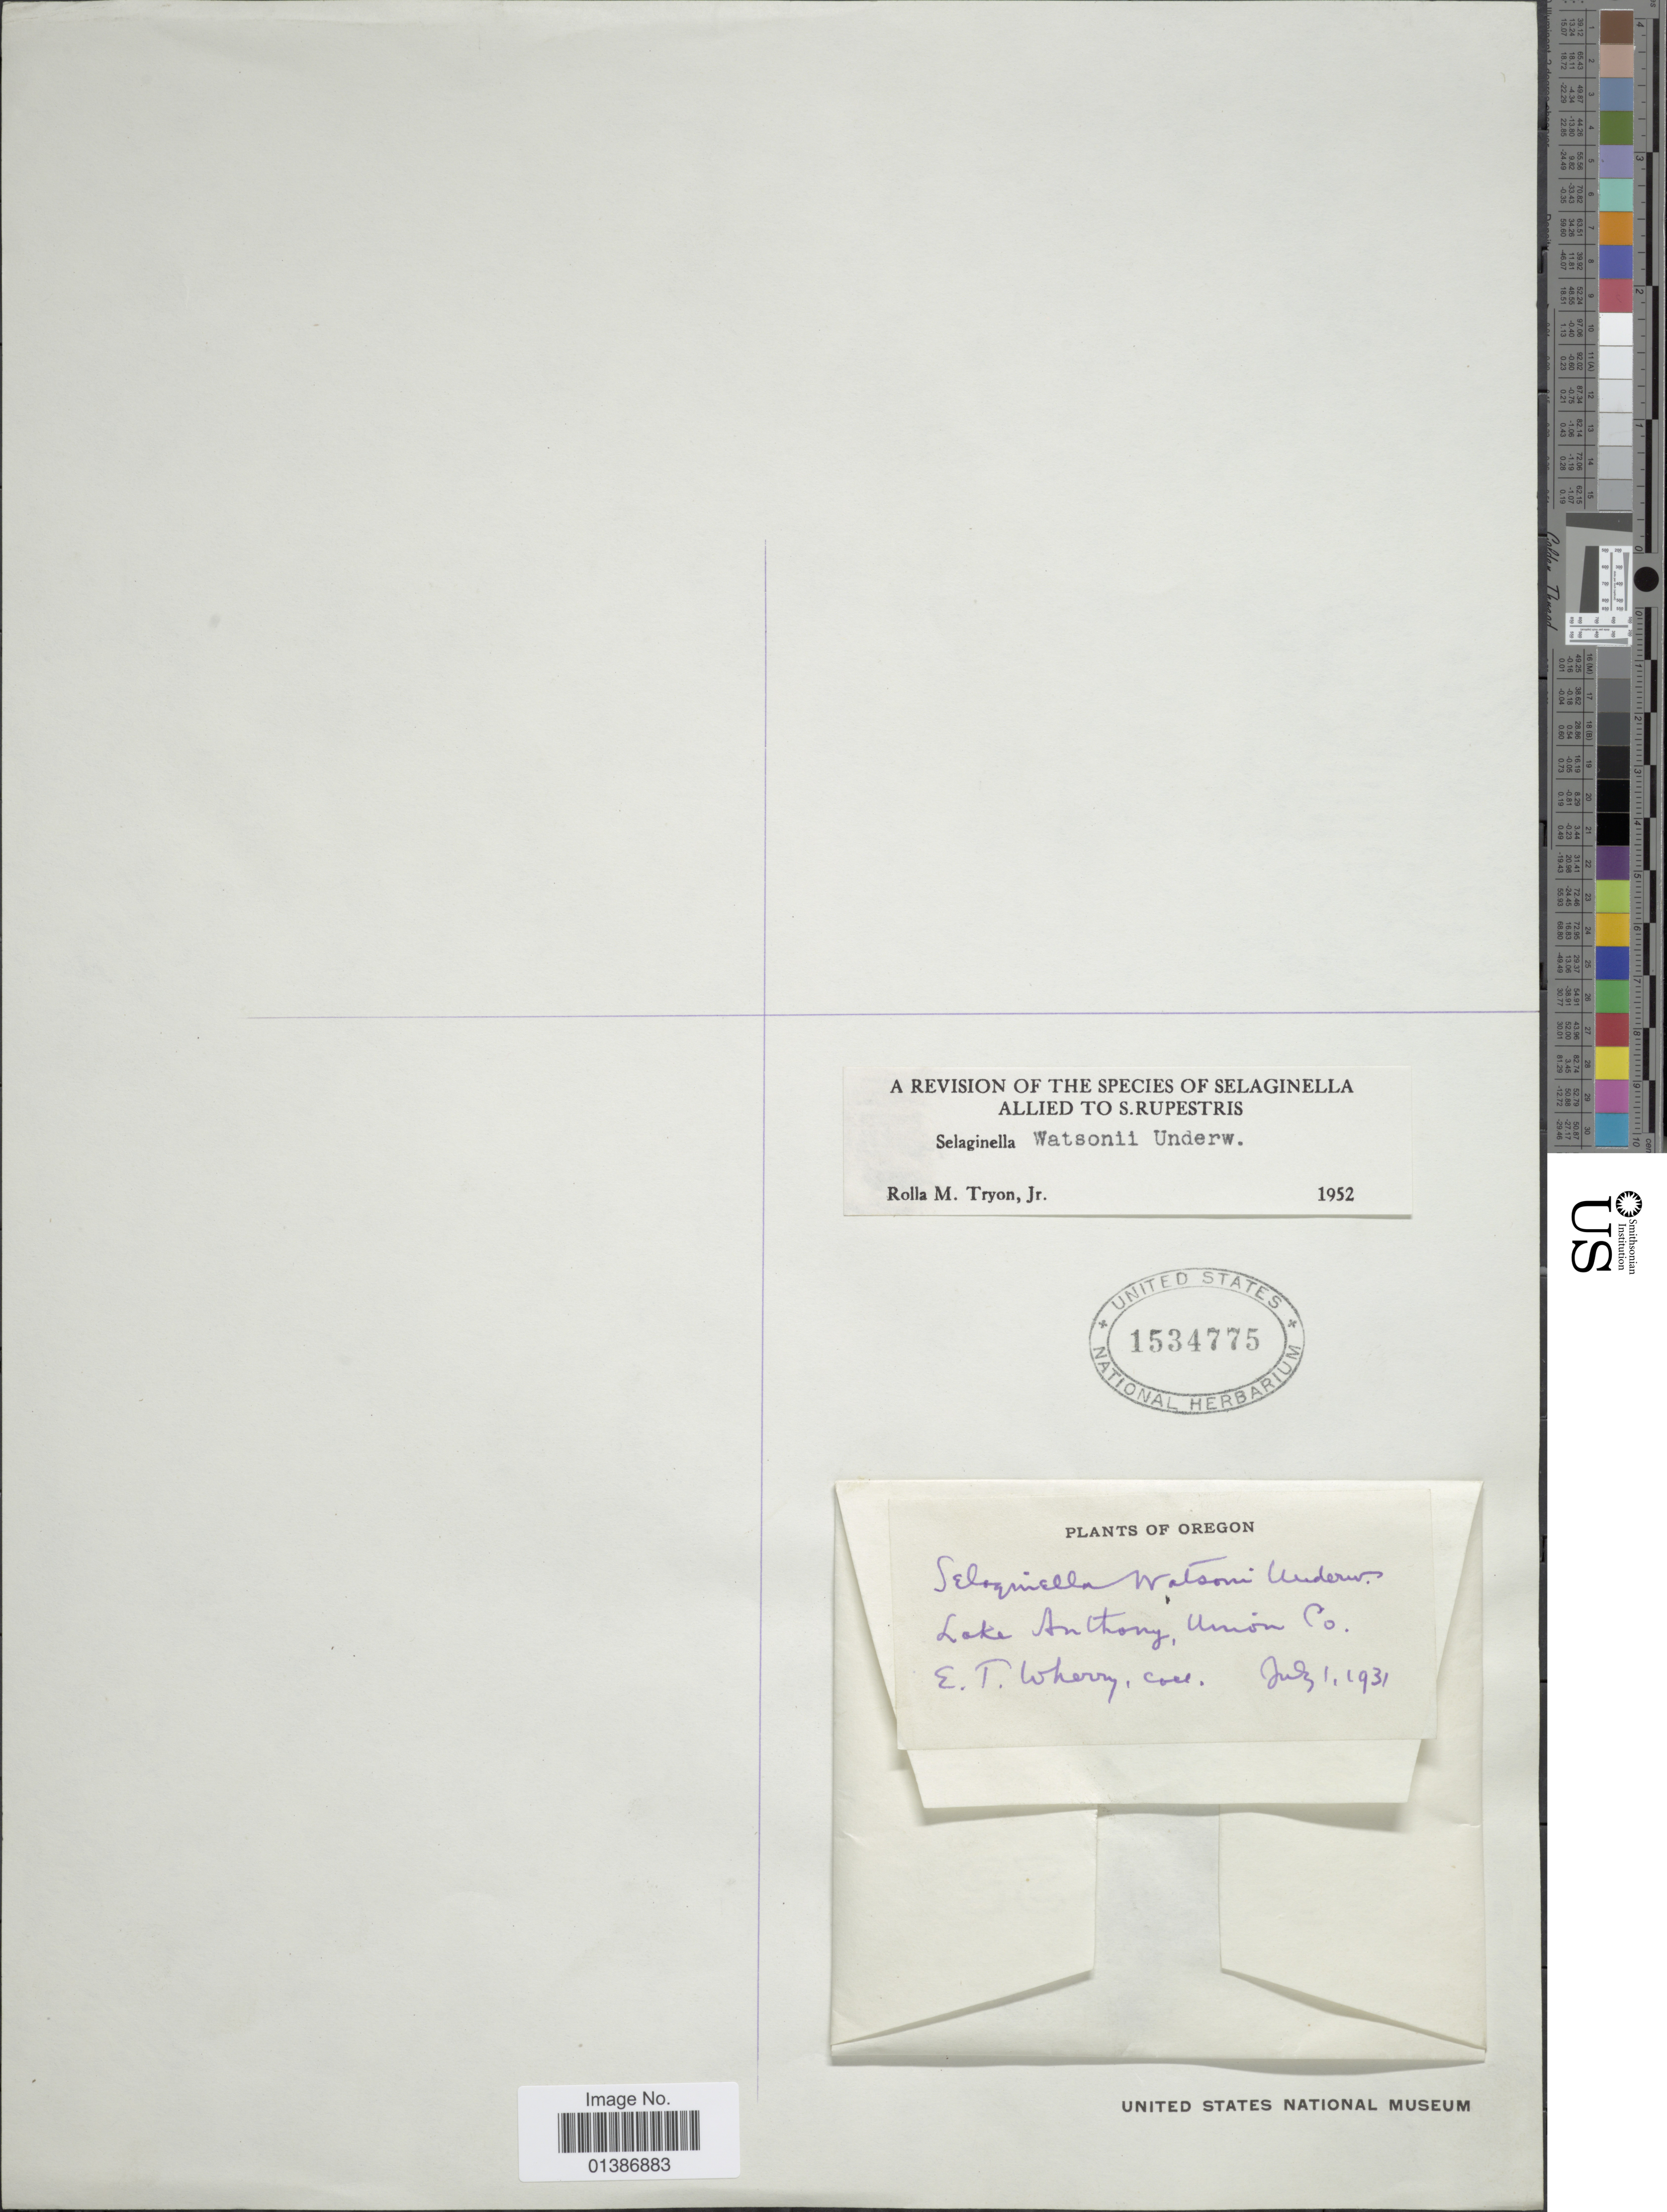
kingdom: Plantae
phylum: Tracheophyta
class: Lycopodiopsida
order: Selaginellales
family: Selaginellaceae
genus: Selaginella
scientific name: Selaginella watsonii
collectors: E. T. Wherry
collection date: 1931-07-01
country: United States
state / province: Oregon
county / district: Union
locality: Lake Anthony, Union Co.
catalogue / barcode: US 1534775